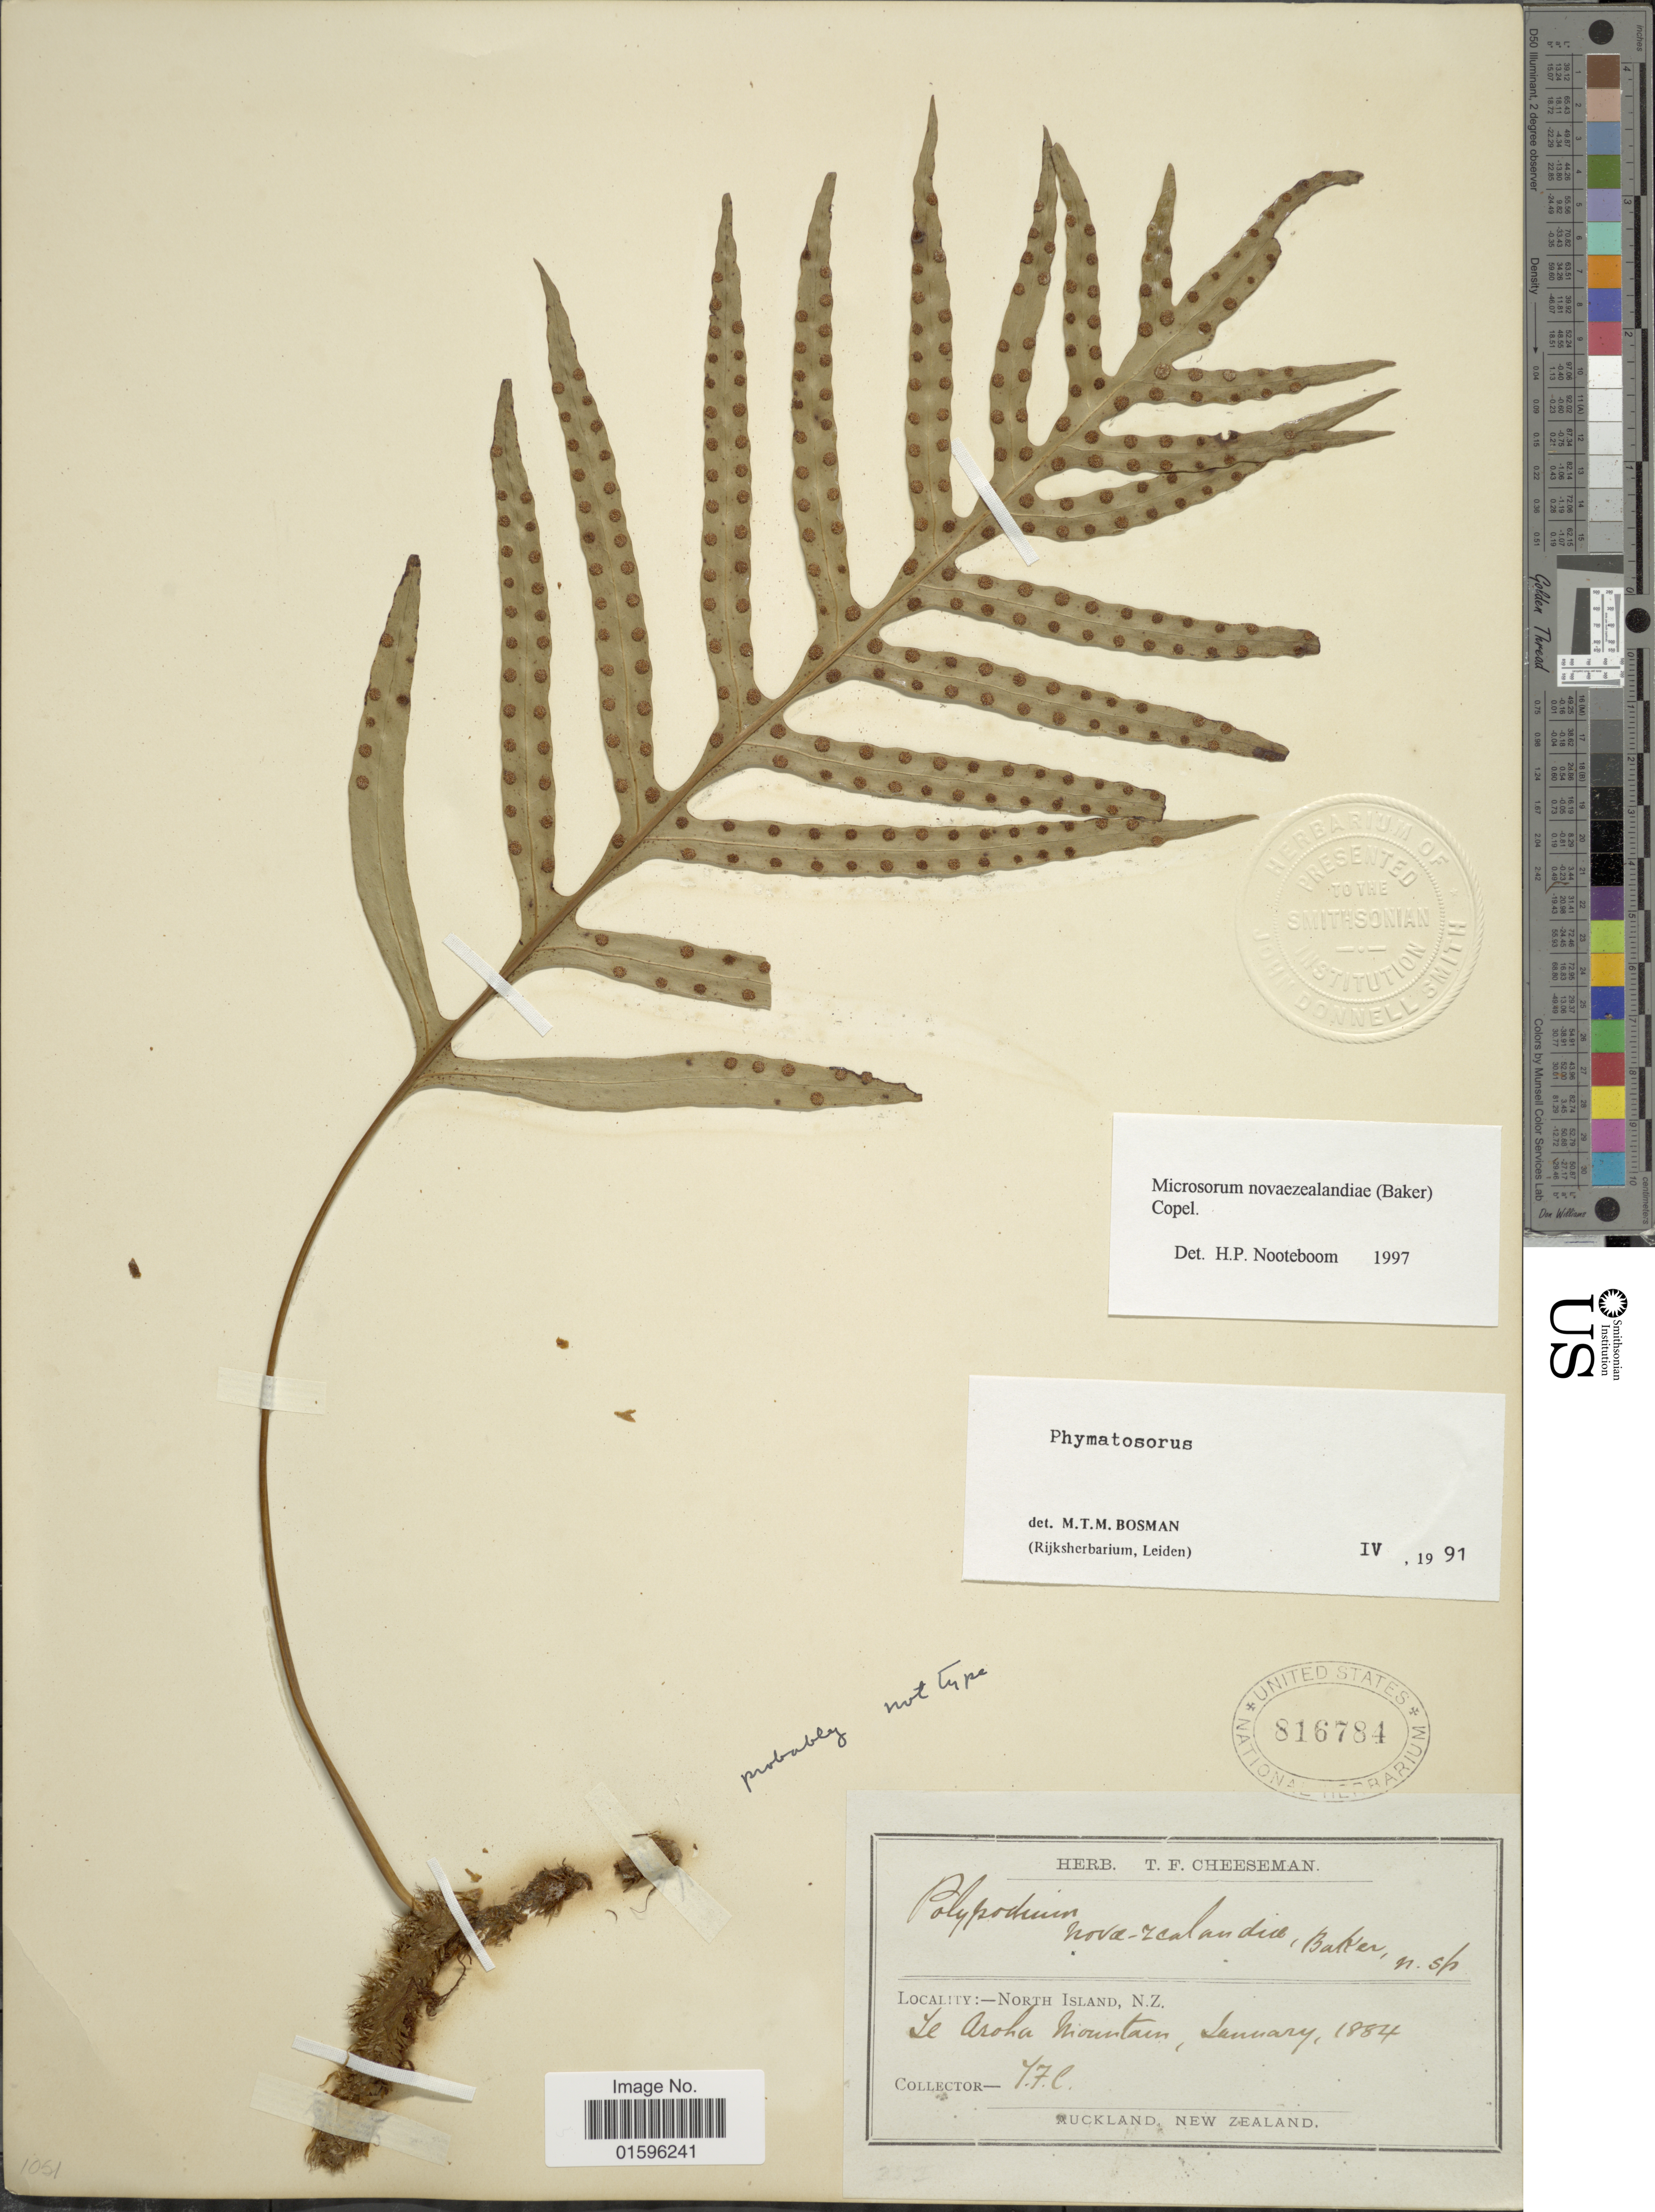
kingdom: Plantae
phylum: Tracheophyta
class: Polypodiopsida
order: Polypodiales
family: Polypodiaceae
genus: Polypodium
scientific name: Polypodium novae-zealandiae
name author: Baker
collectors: T. F. Cheeseman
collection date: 1884-01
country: New Zealand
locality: North Island, N. Z., Le Aroha Mountain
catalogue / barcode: US 816784